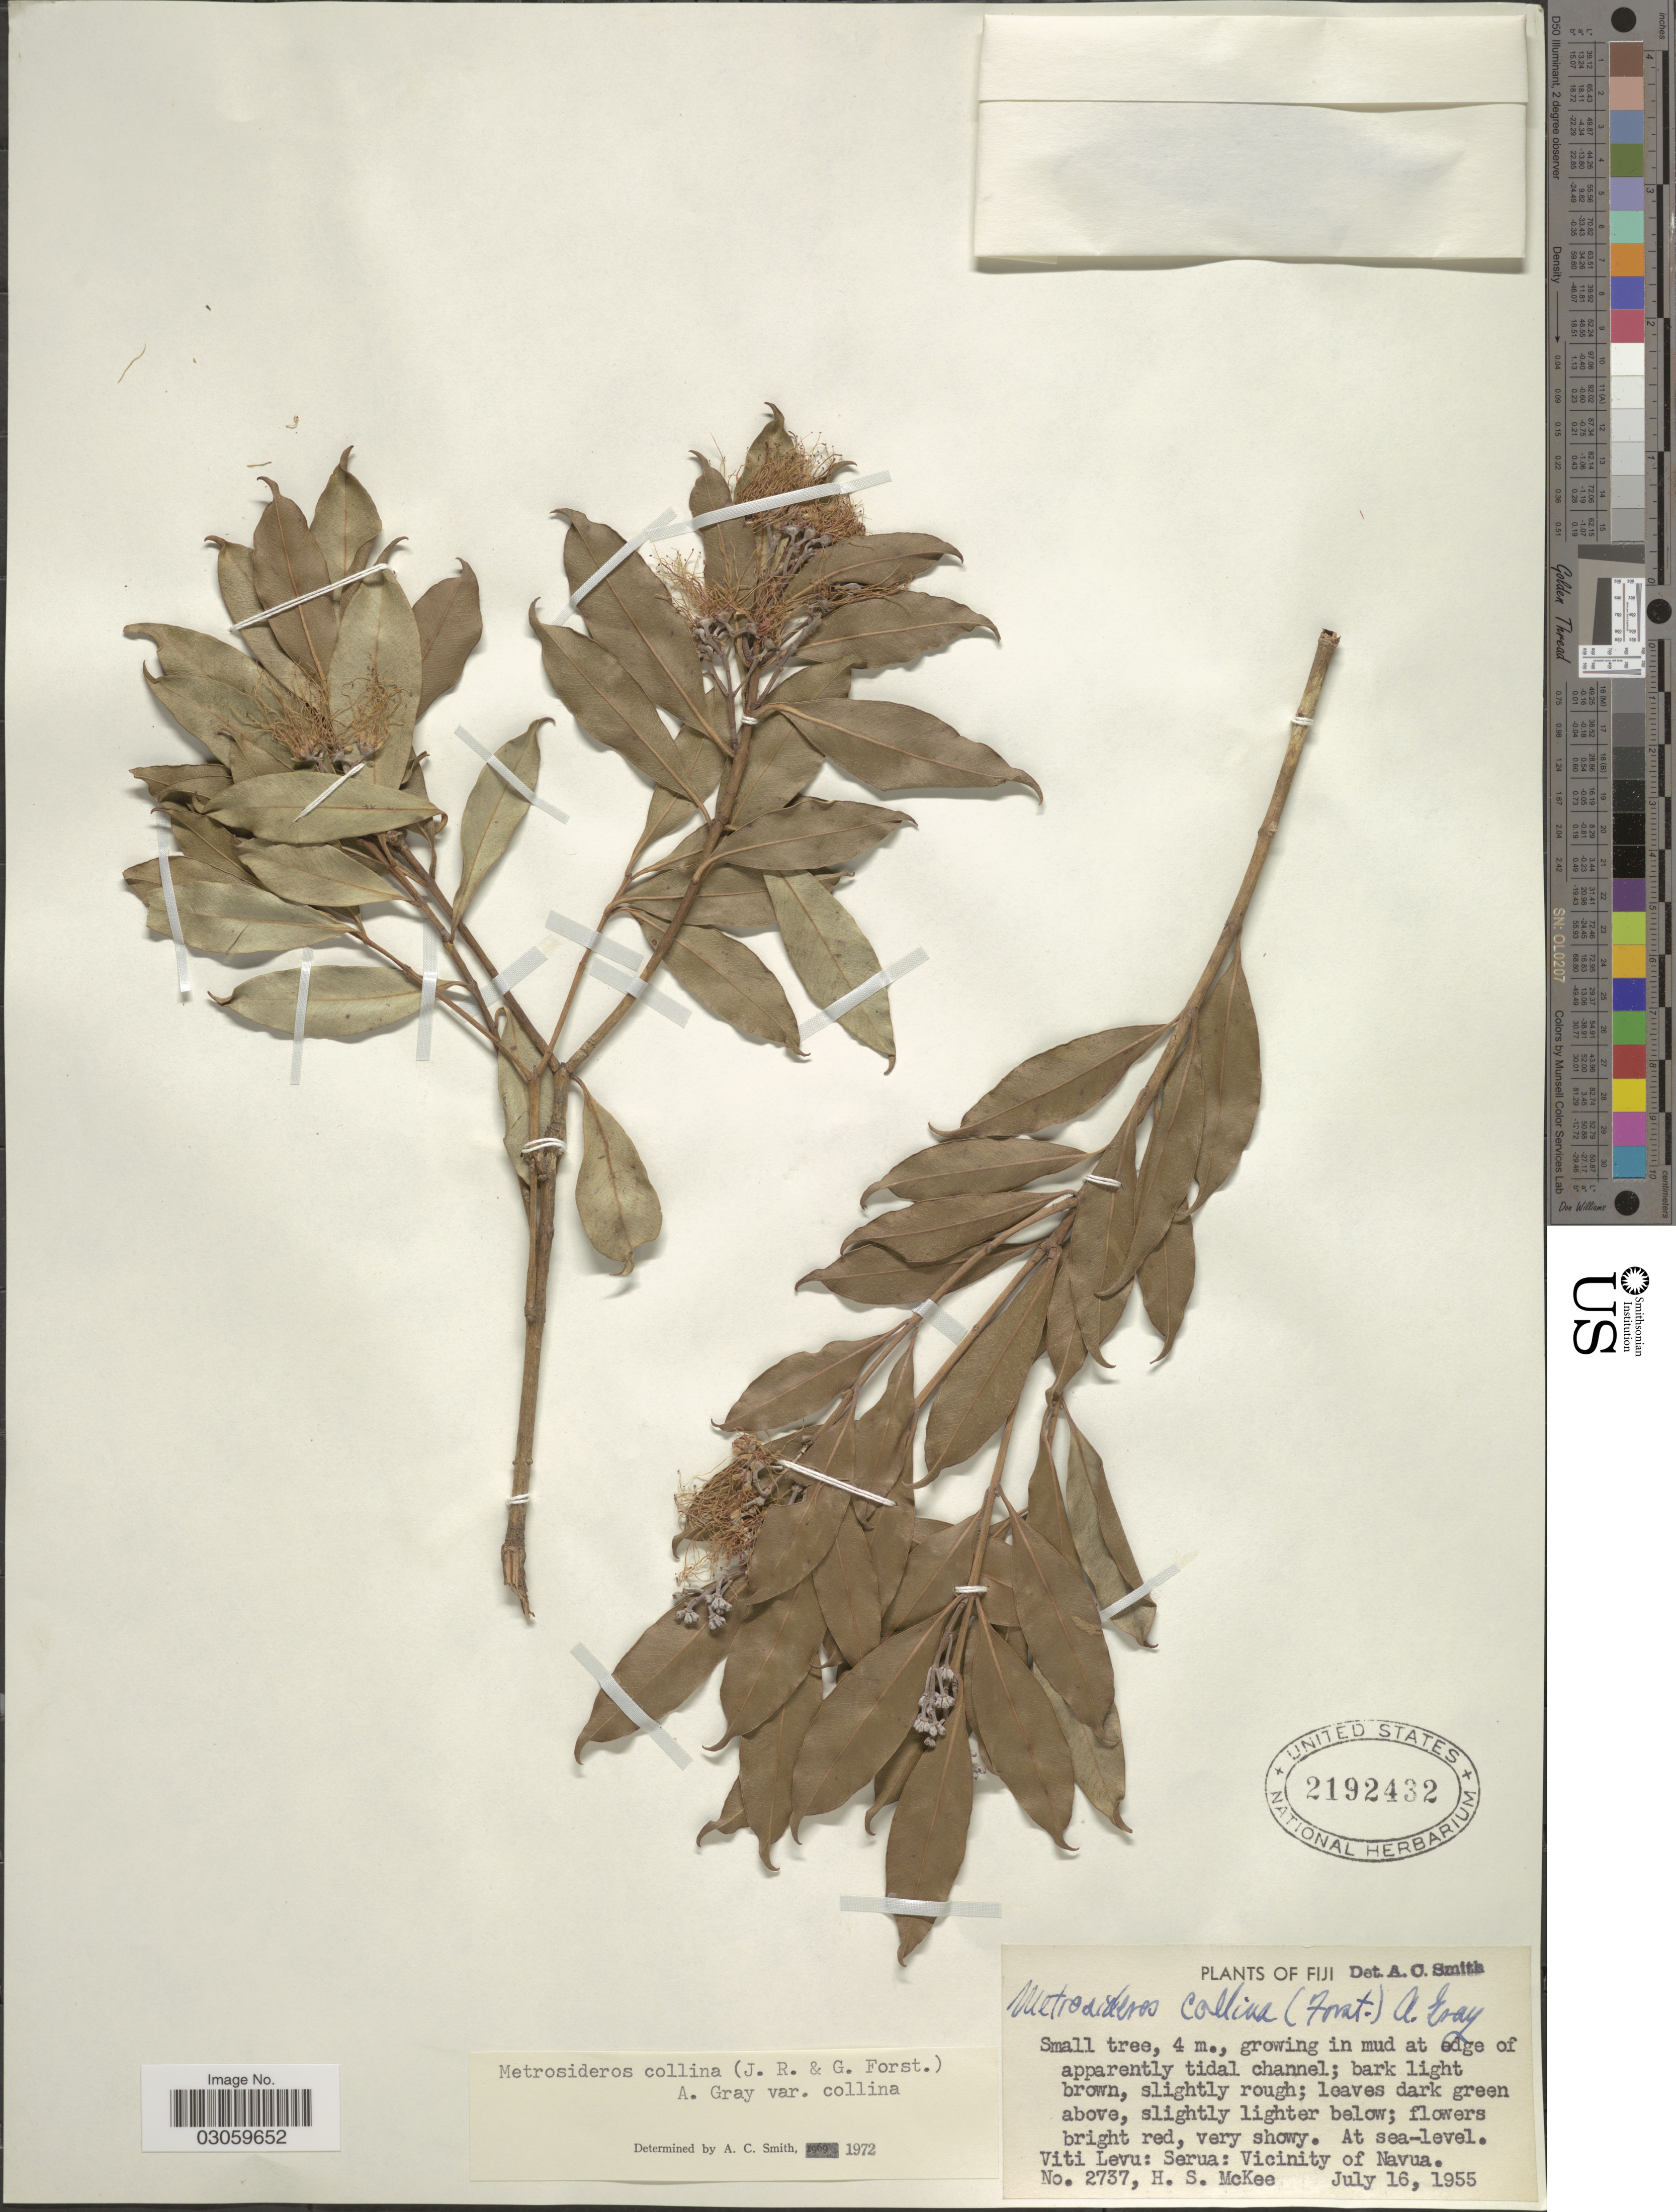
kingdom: Plantae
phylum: Tracheophyta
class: Magnoliopsida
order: Myrtales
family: Myrtaceae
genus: Metrosideros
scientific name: Metrosideros collina var. collina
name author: (J.R. Forst. & G. Forst.) A. Gray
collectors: H. S. McKee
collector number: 2737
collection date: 1955-07-16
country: Fiji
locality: Viti Levu: Serua: Vicinity of Navua.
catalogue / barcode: US 2192432